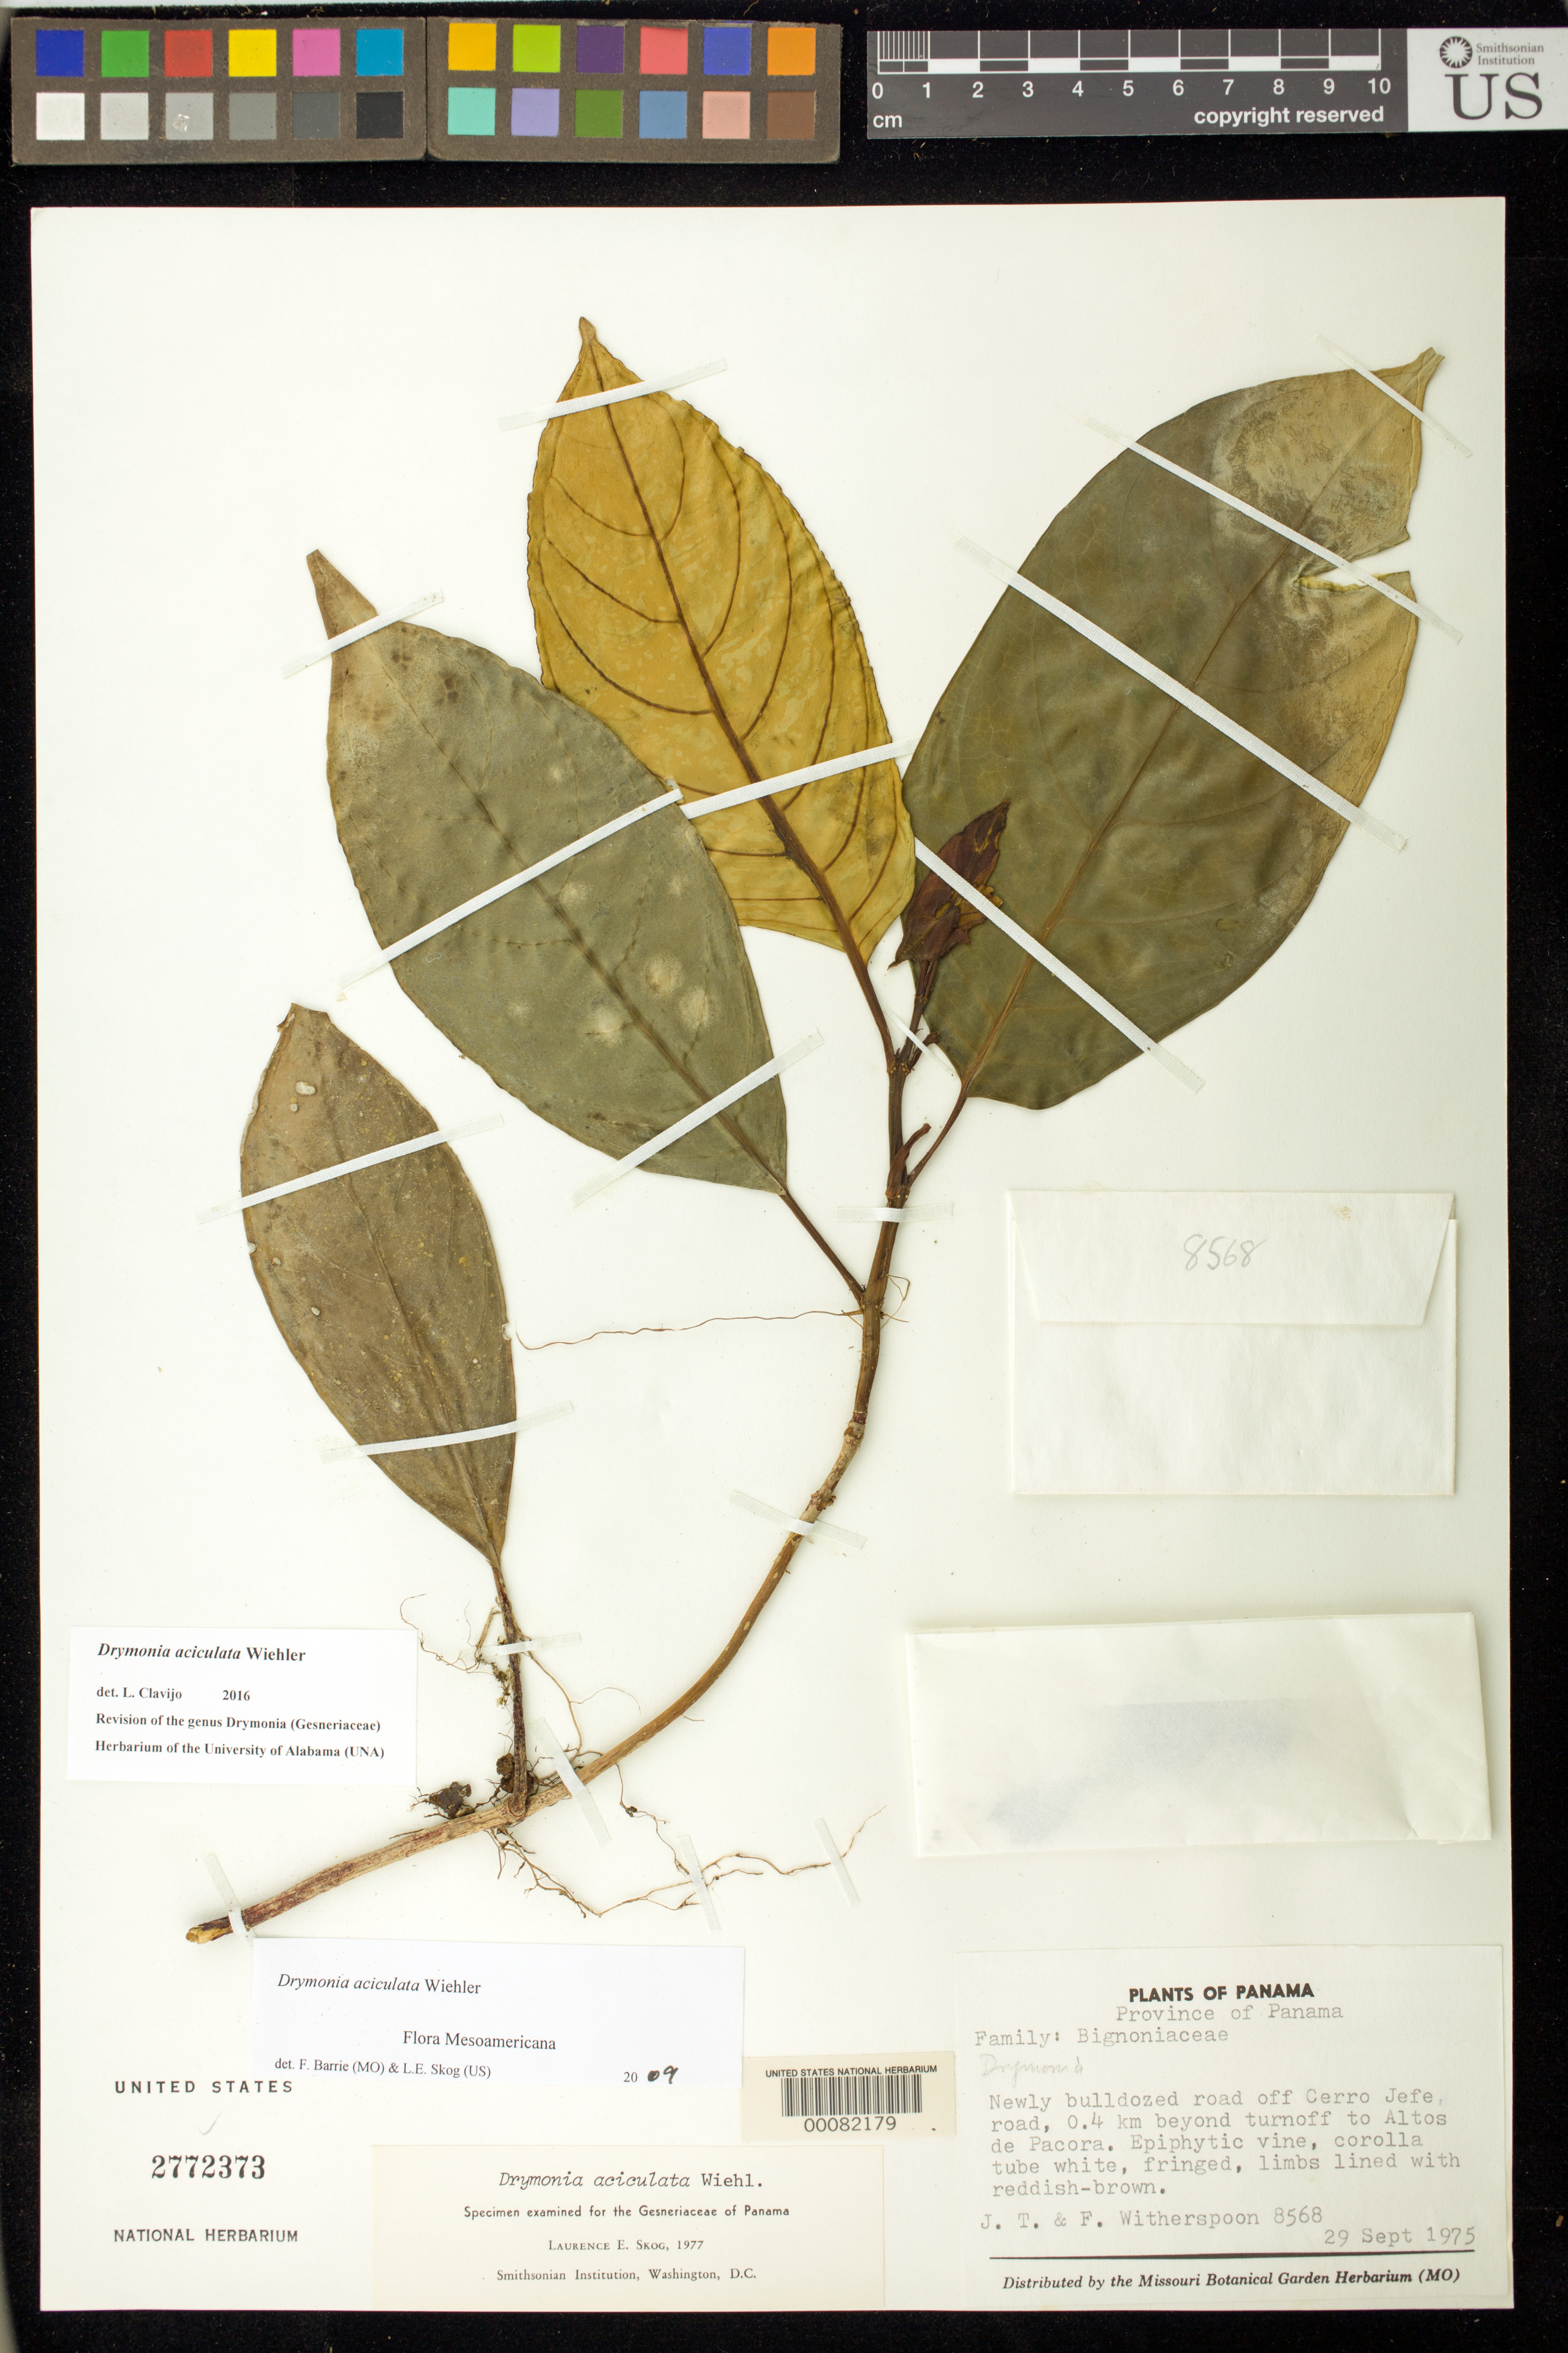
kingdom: Plantae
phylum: Tracheophyta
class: Magnoliopsida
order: Lamiales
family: Gesneriaceae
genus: Drymonia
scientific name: Drymonia aciculata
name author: Wiehler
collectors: J. Witherspoon & F. Witherspoon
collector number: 8568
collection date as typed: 29 Sep 1975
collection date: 1975-09-29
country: Panama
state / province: Panamá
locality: Newly bulldozed road off Cerro Jefe road, 0.4 km beyond turnoff to Altos de Pacora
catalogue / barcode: US 2772373